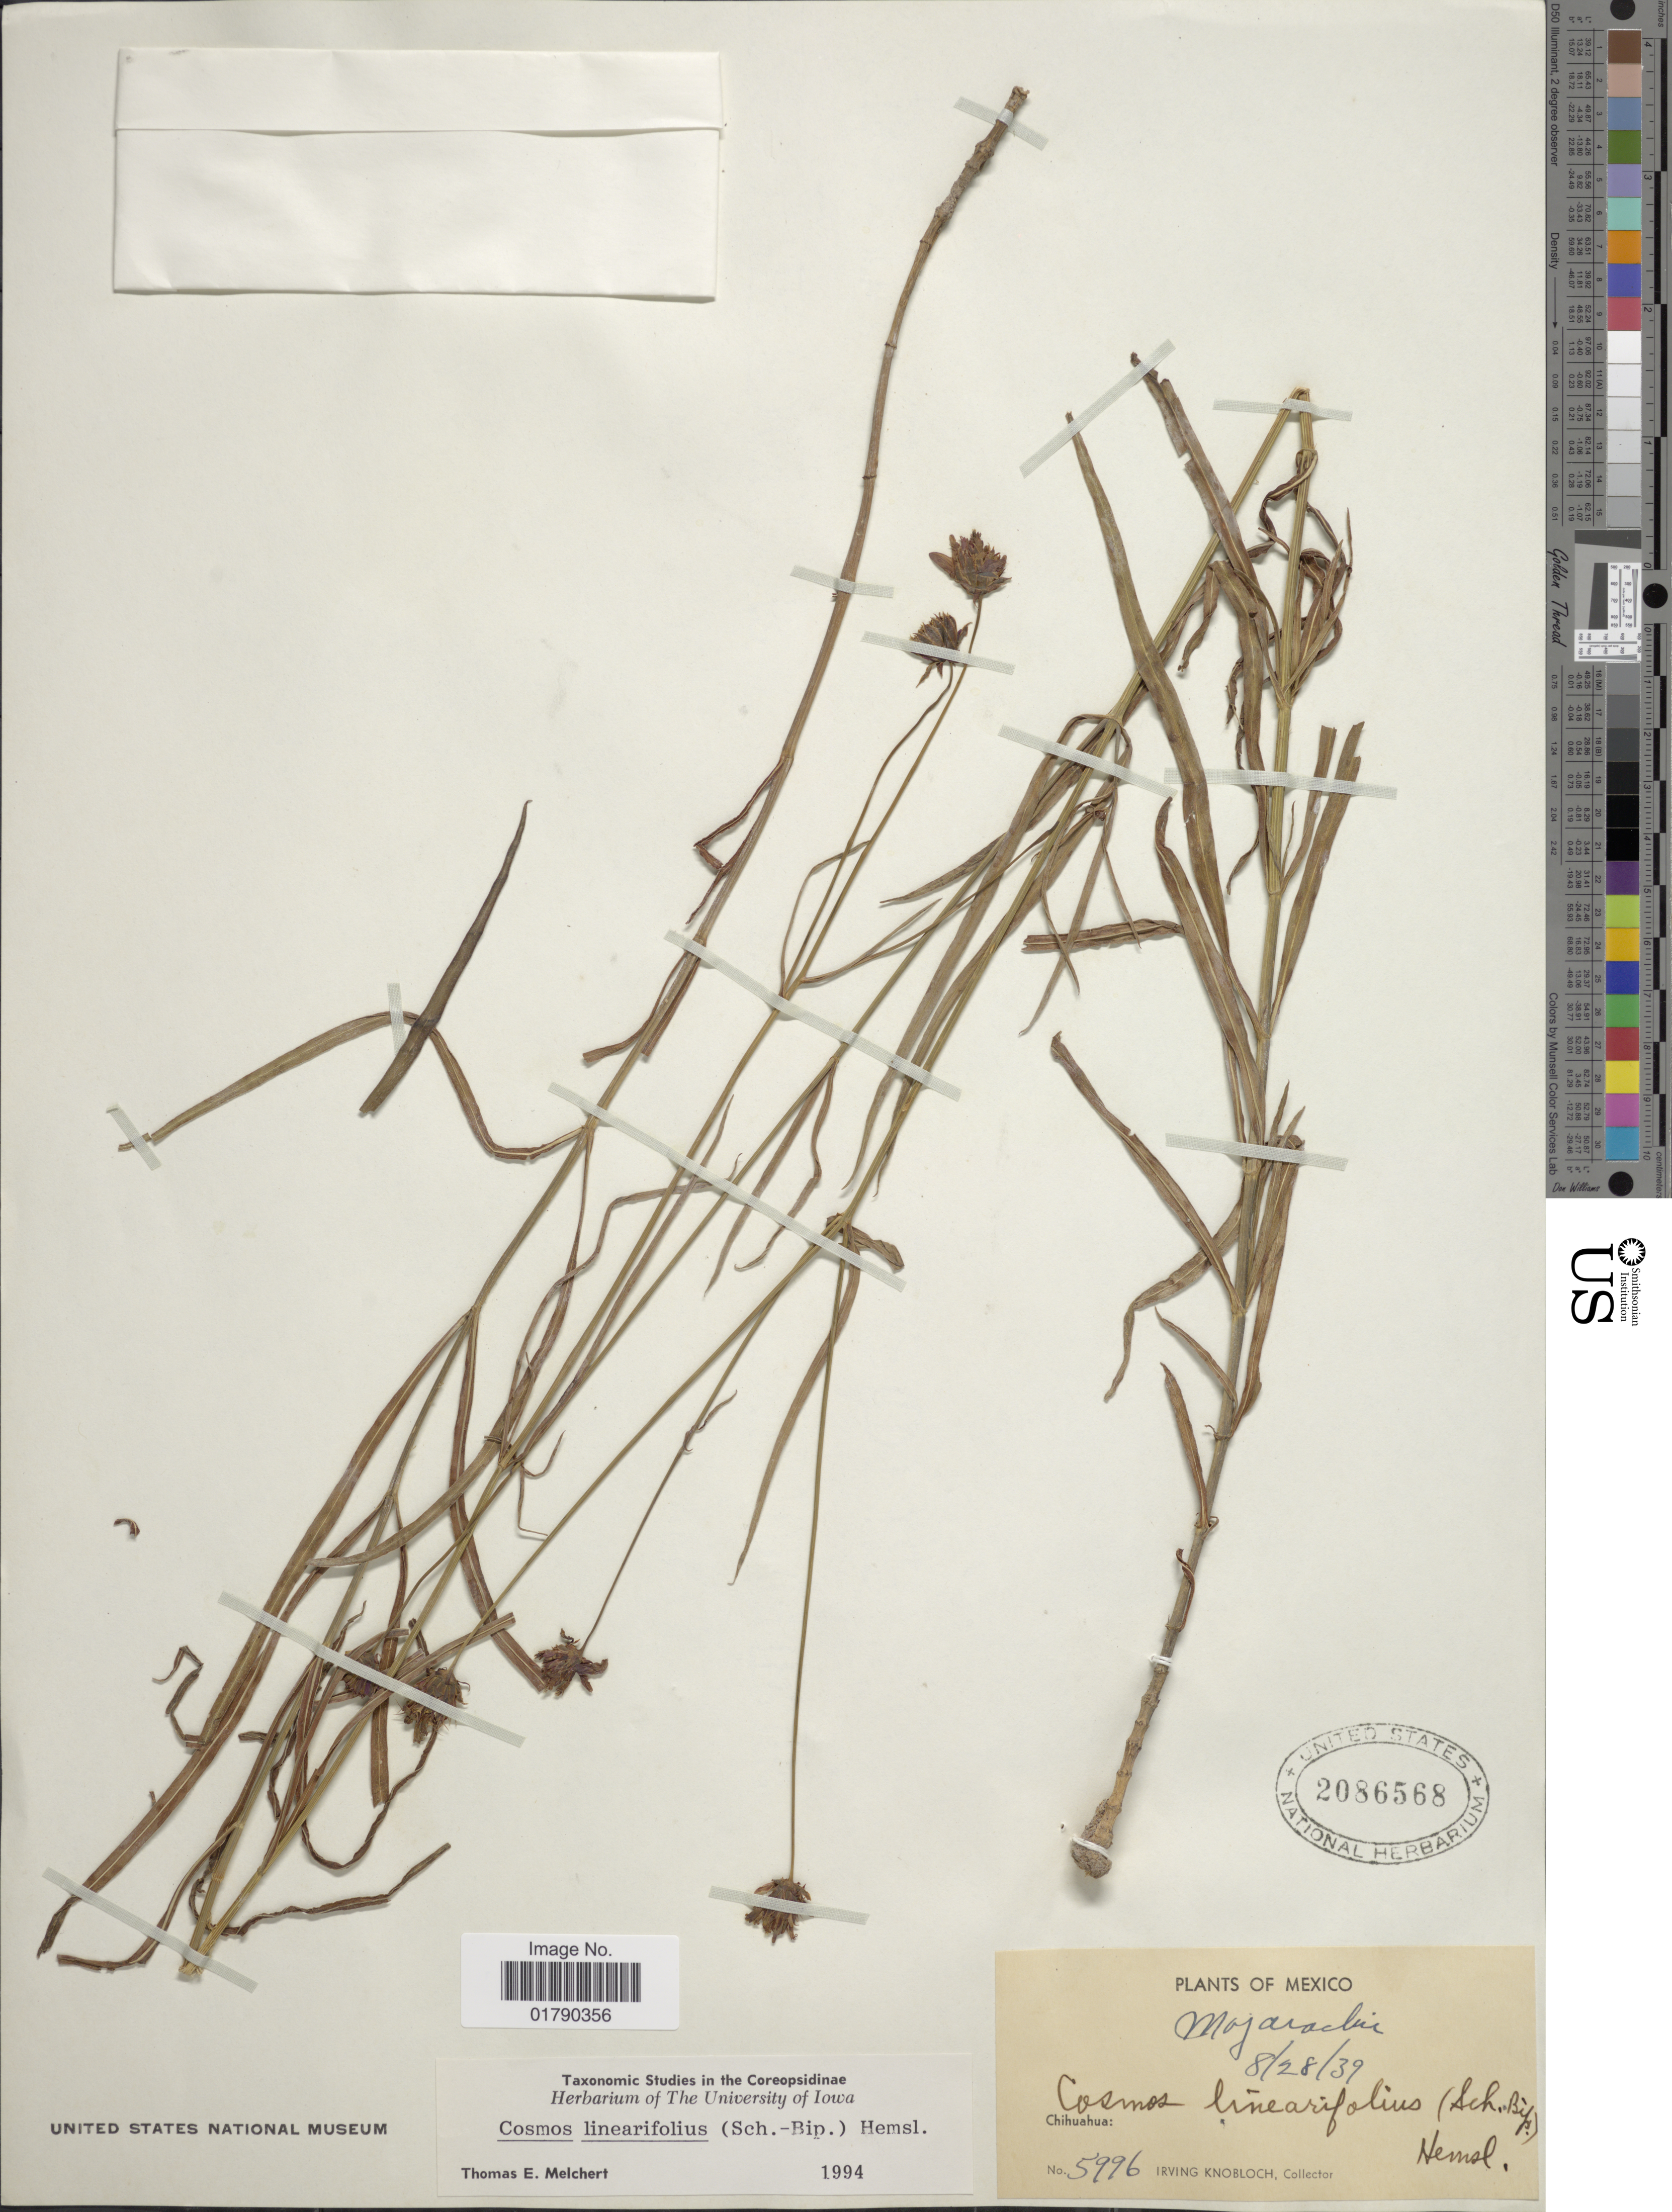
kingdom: Plantae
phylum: Tracheophyta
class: Magnoliopsida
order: Asterales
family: Asteraceae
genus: Cosmos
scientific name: Cosmos linearifolius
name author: (Sch. Bip.) Hemsl.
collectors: I. W. Knobloch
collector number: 5996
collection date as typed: Transcribed d/m/y: 28/8/39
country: Mexico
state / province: Chihuahua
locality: Mojarachi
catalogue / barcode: US 2086568